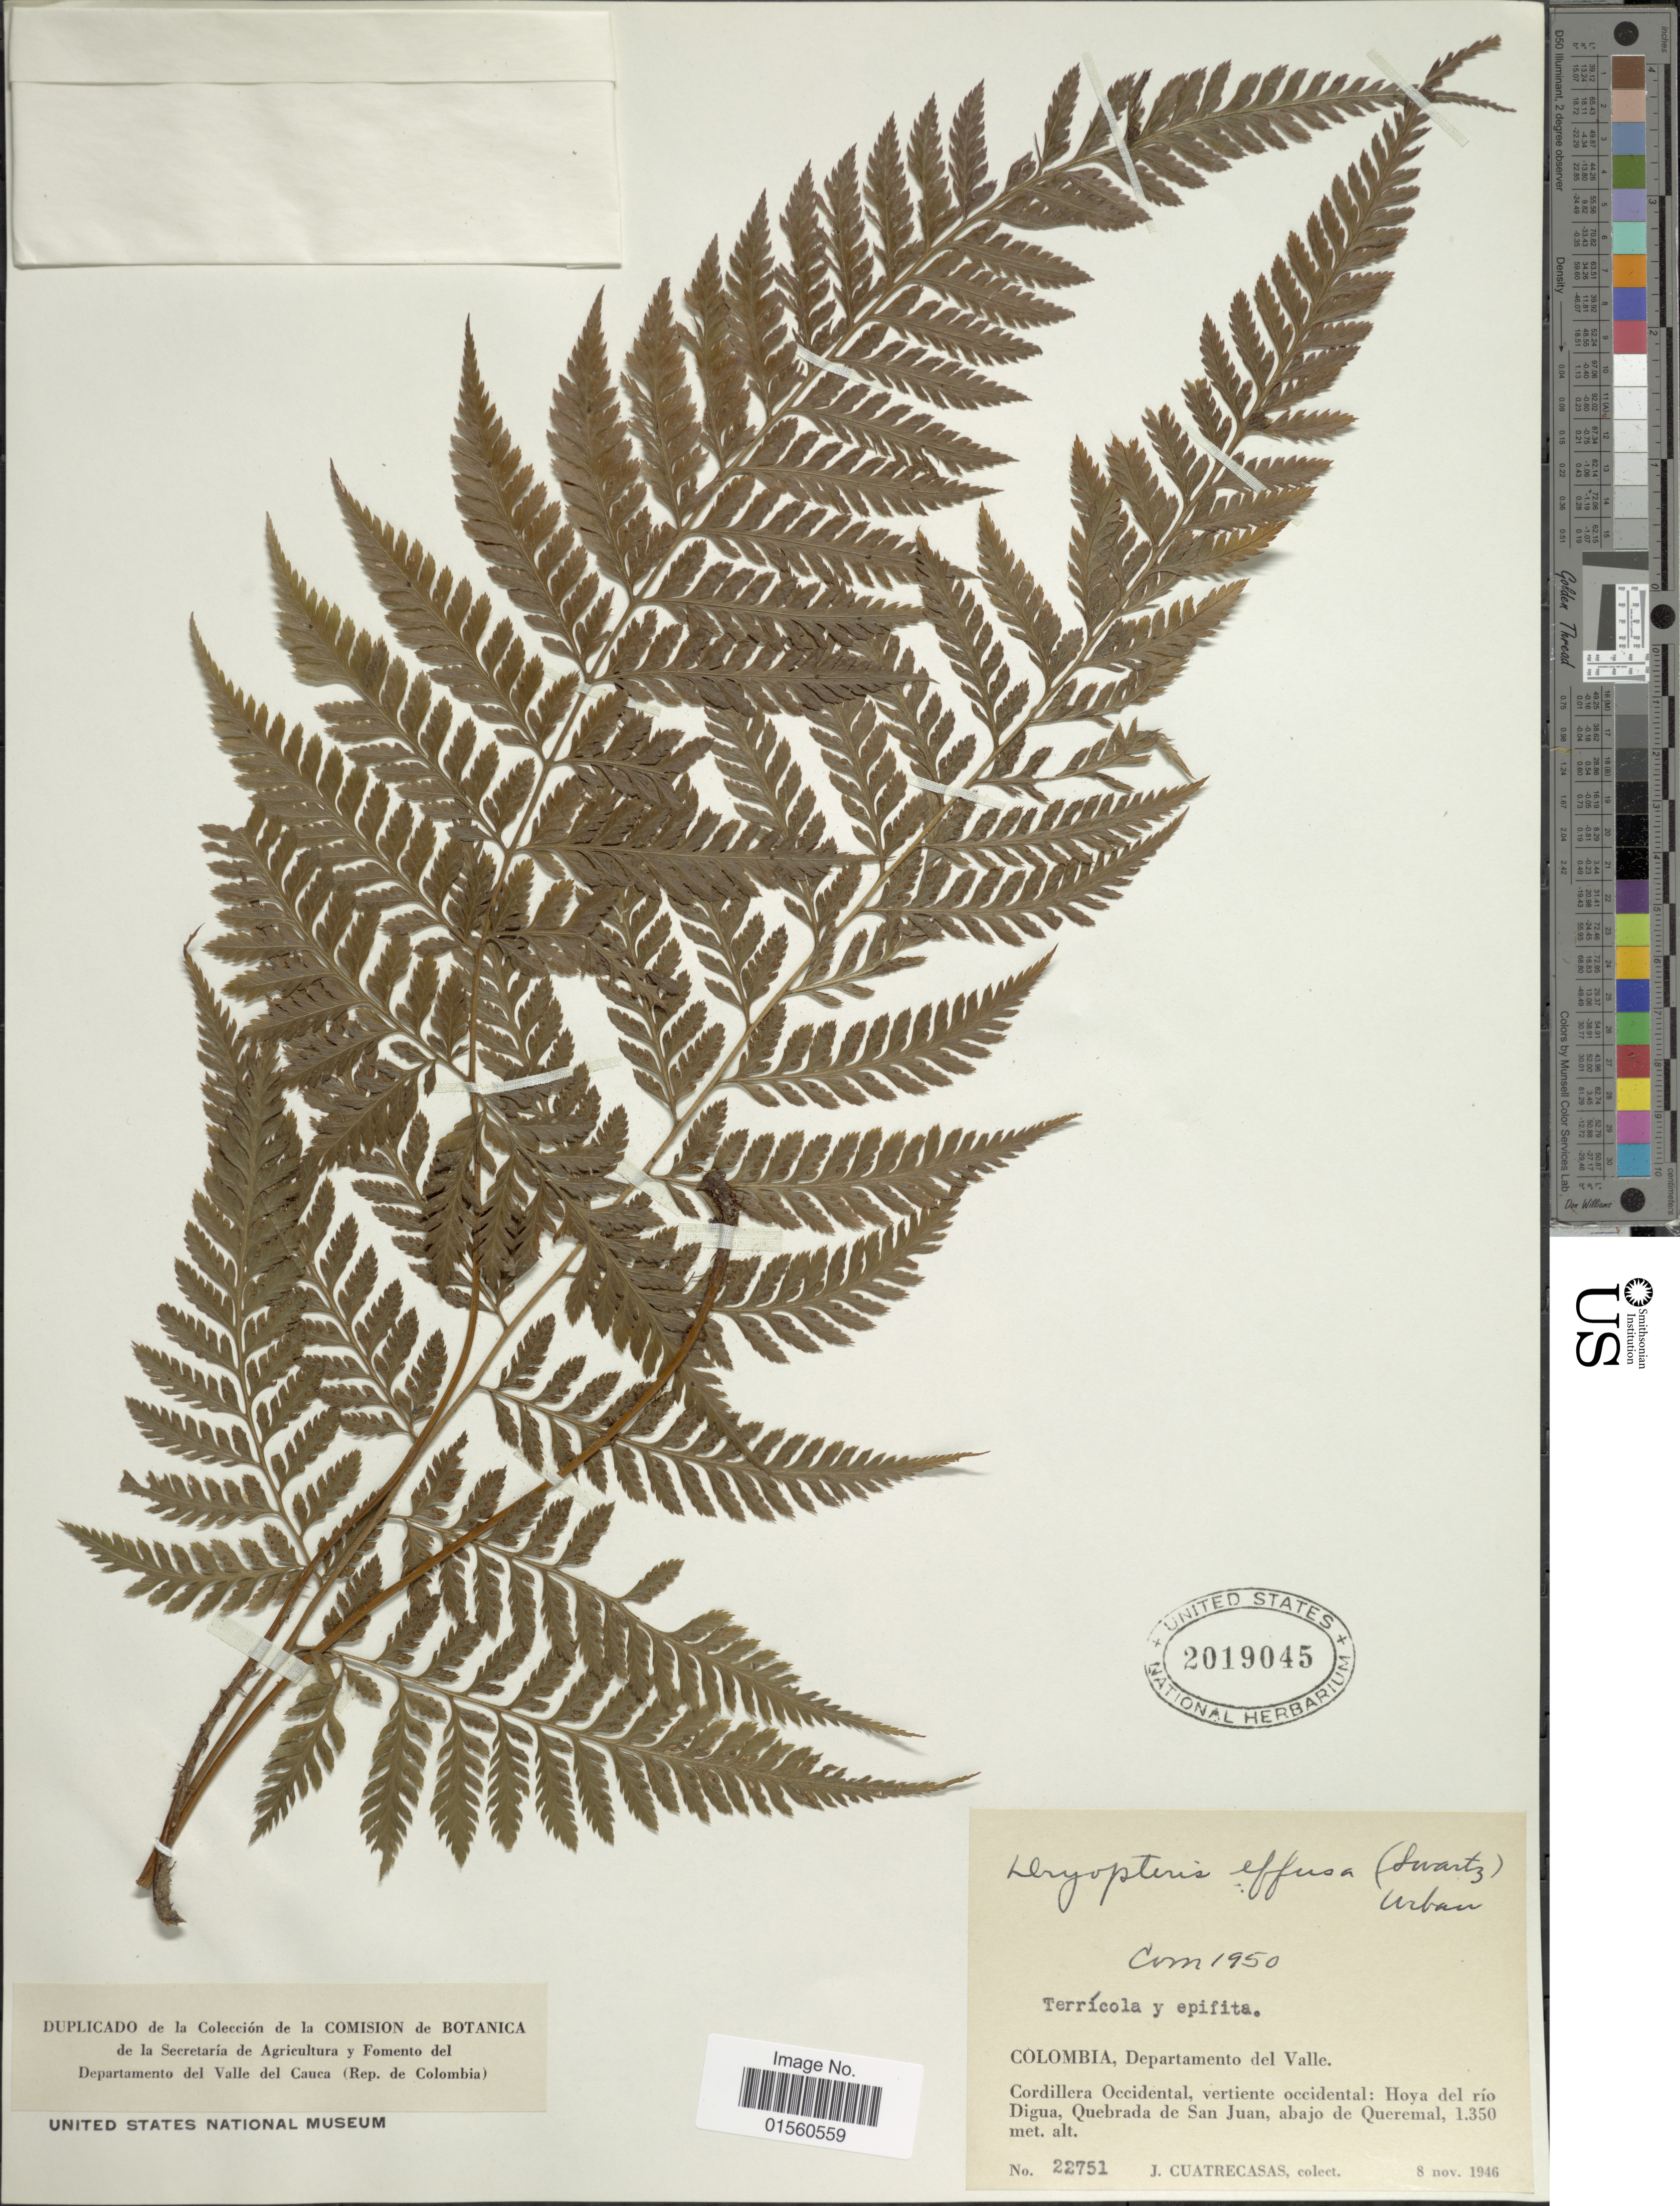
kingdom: Plantae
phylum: Tracheophyta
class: Polypodiopsida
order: Polypodiales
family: Dryopteridaceae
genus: Parapolystichum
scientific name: Parapolystichum effusum var. effusum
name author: (Sw.) Ching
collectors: J. Cuatrecasas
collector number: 22751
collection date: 1946-11-08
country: Colombia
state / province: Valle del Cauca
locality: Departamento del Valle, Cordillera Occidental, vertiente occidental: Hoya del rio Digua, Quebrada de San Juan, abajo de Queremal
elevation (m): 1350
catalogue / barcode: US 2019045